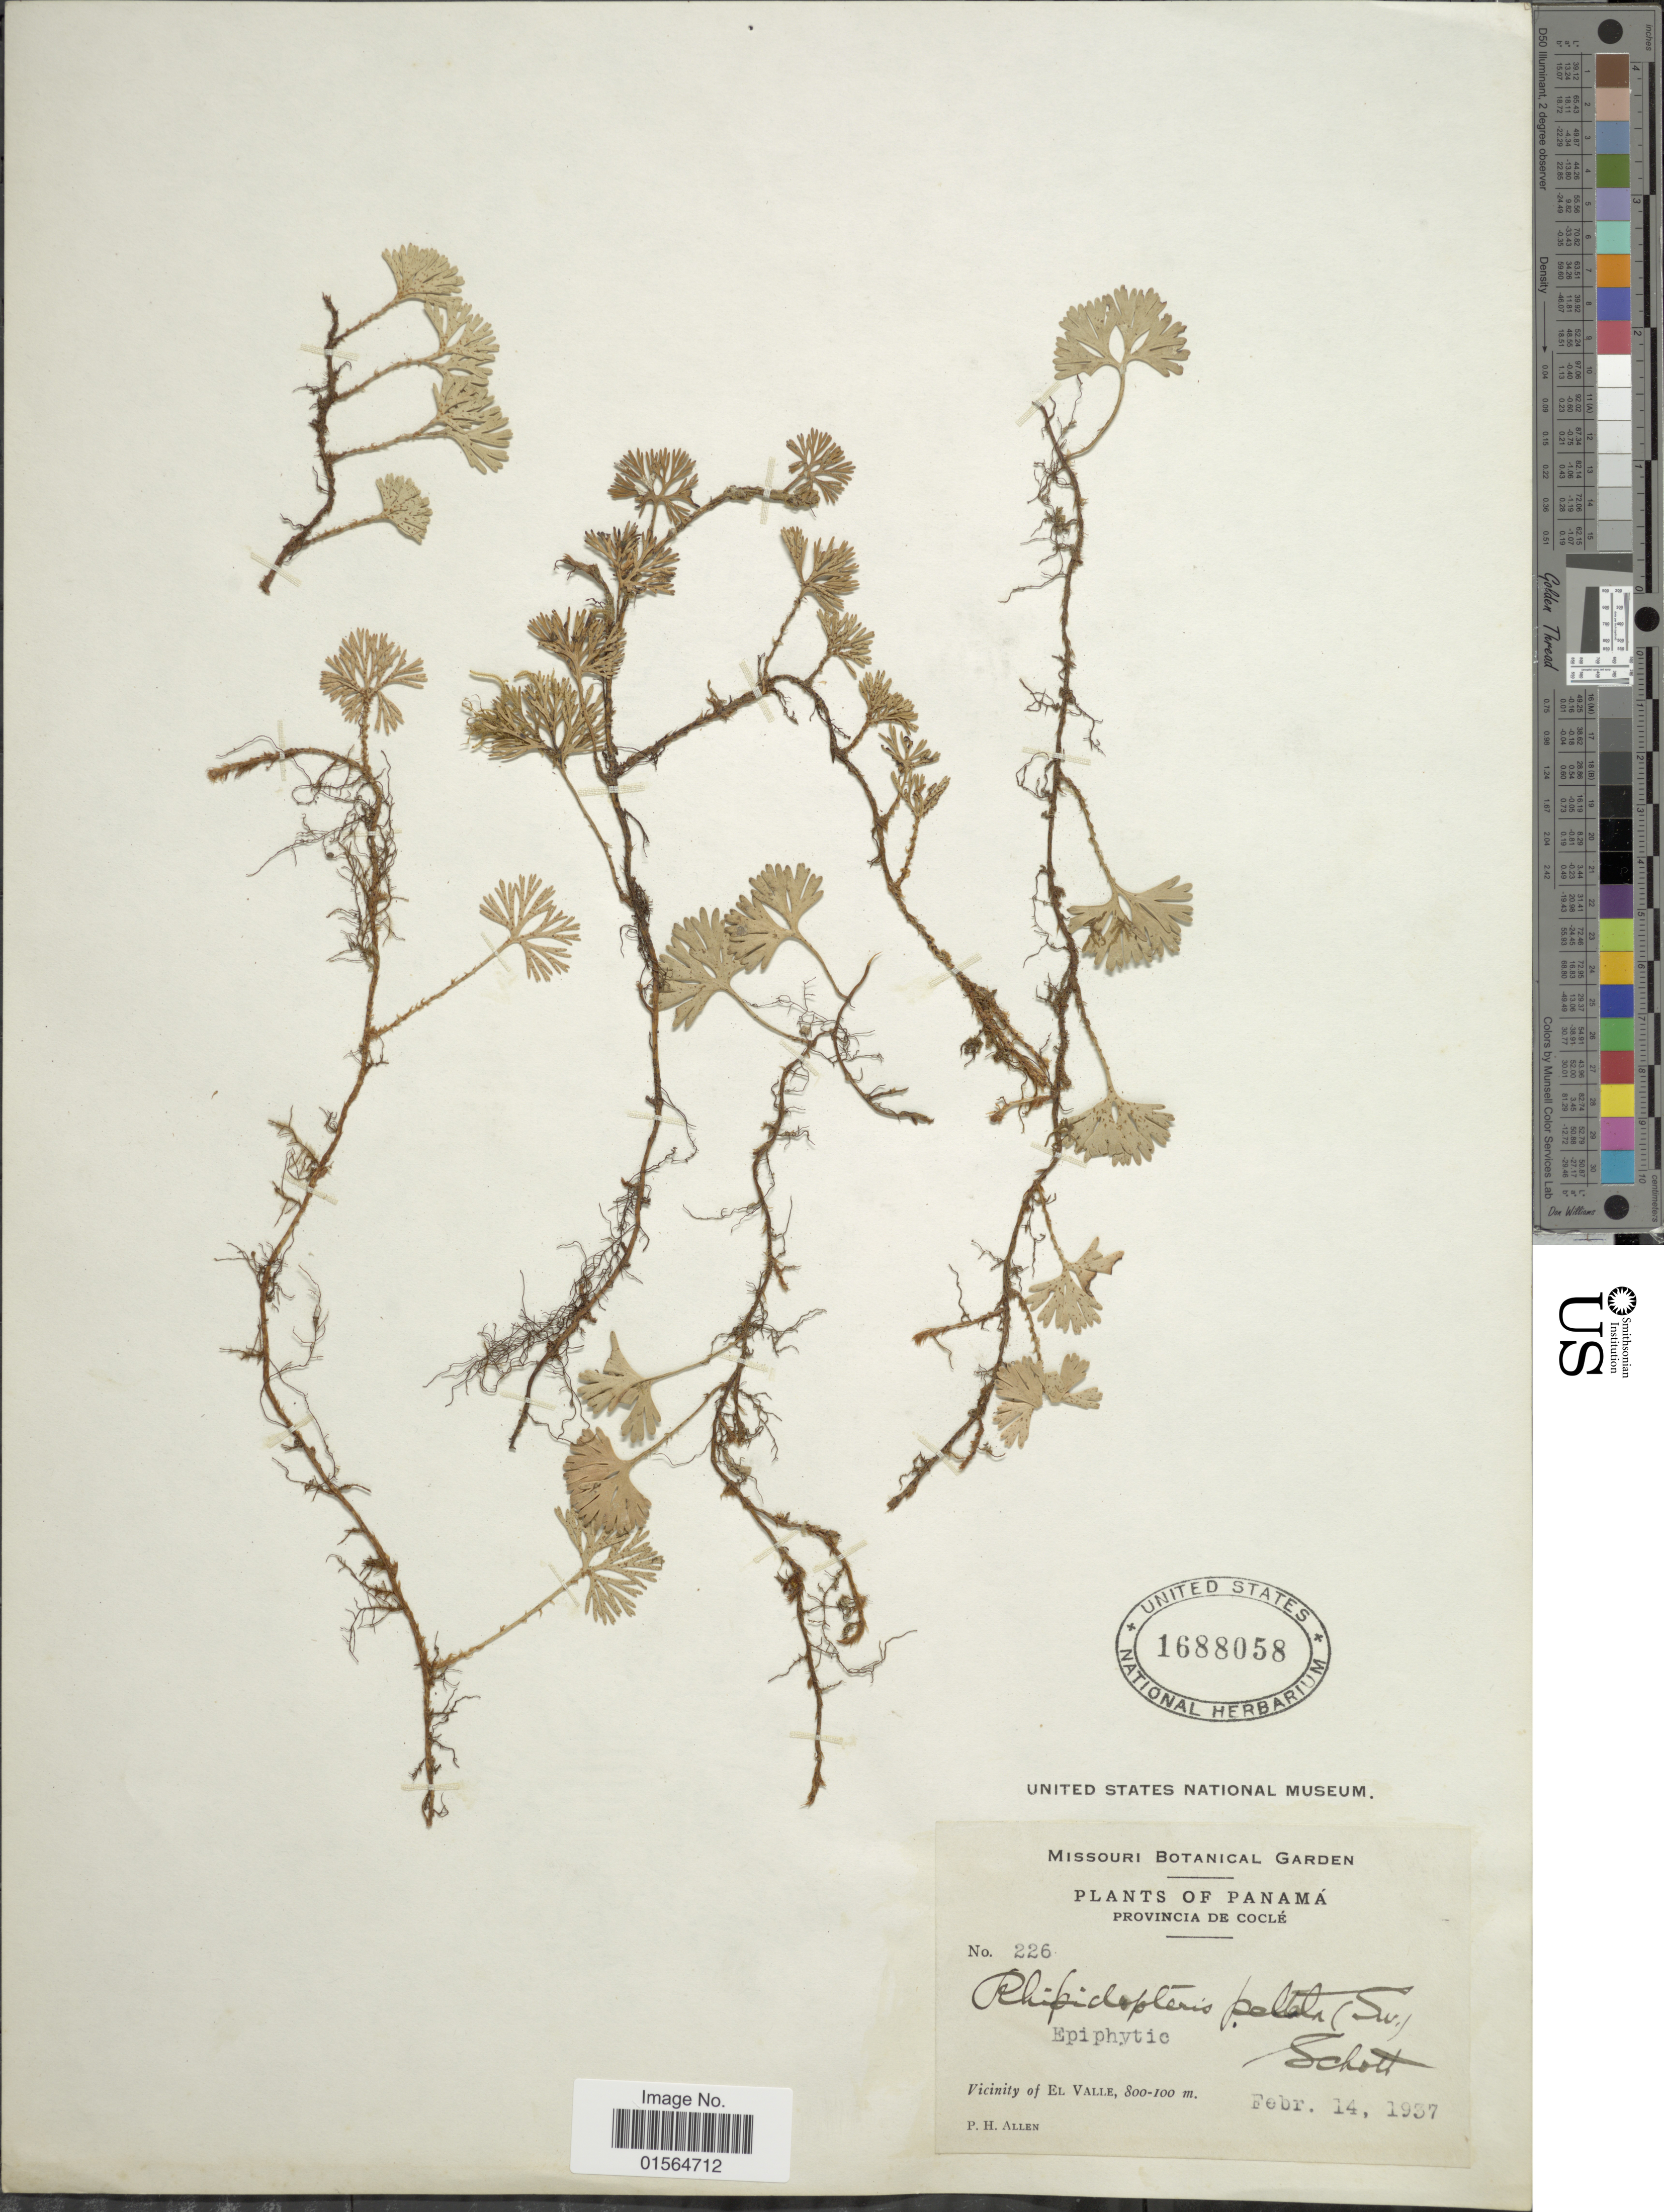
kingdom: Plantae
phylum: Tracheophyta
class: Polypodiopsida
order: Polypodiales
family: Dryopteridaceae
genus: Elaphoglossum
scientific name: Elaphoglossum peltatum f. peltatum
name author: (Sw.) Urb.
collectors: P. H. Allen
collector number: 226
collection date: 1937-02-14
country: Panama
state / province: Coclé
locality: Vicinity of El Valle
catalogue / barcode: US 1688058